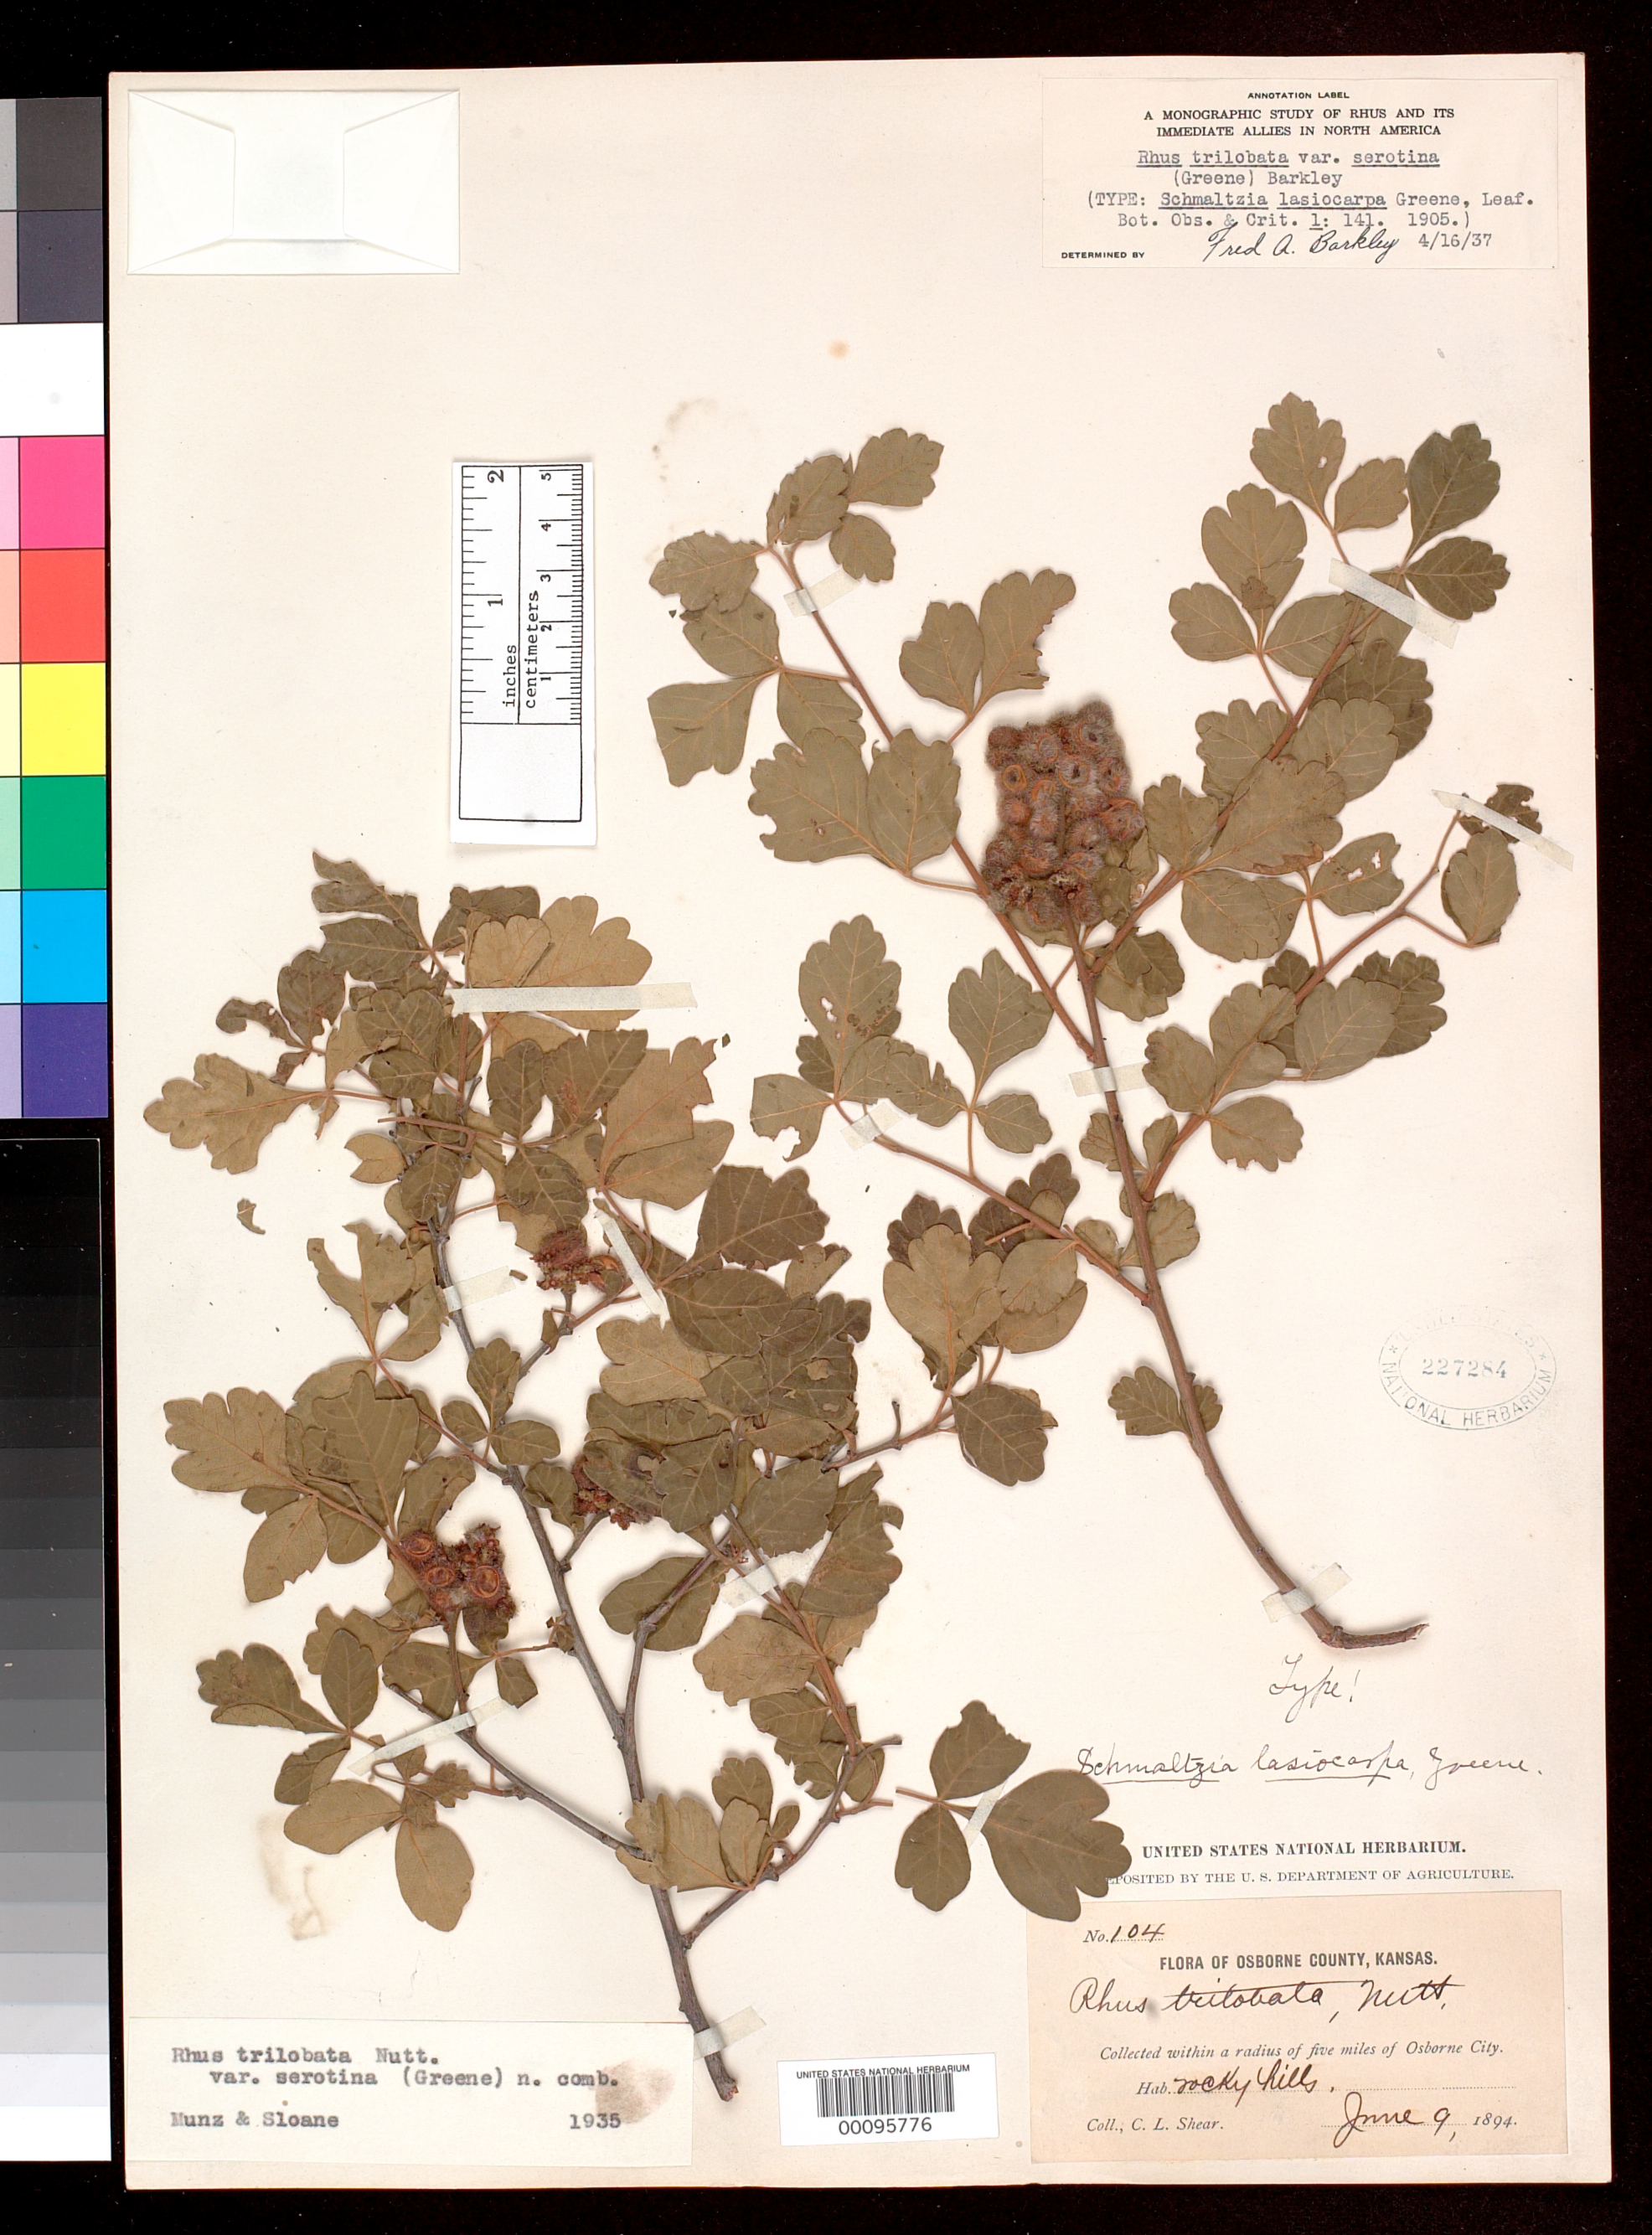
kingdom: Plantae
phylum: Tracheophyta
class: Magnoliopsida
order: Sapindales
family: Anacardiaceae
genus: Schmaltzia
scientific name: Schmaltzia lasiocarpa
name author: Greene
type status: Holotype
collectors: C. L. Shear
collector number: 104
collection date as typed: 09 Jun 1894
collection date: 1894-06-09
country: United States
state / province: Kansas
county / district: Osborne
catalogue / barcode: US 227284